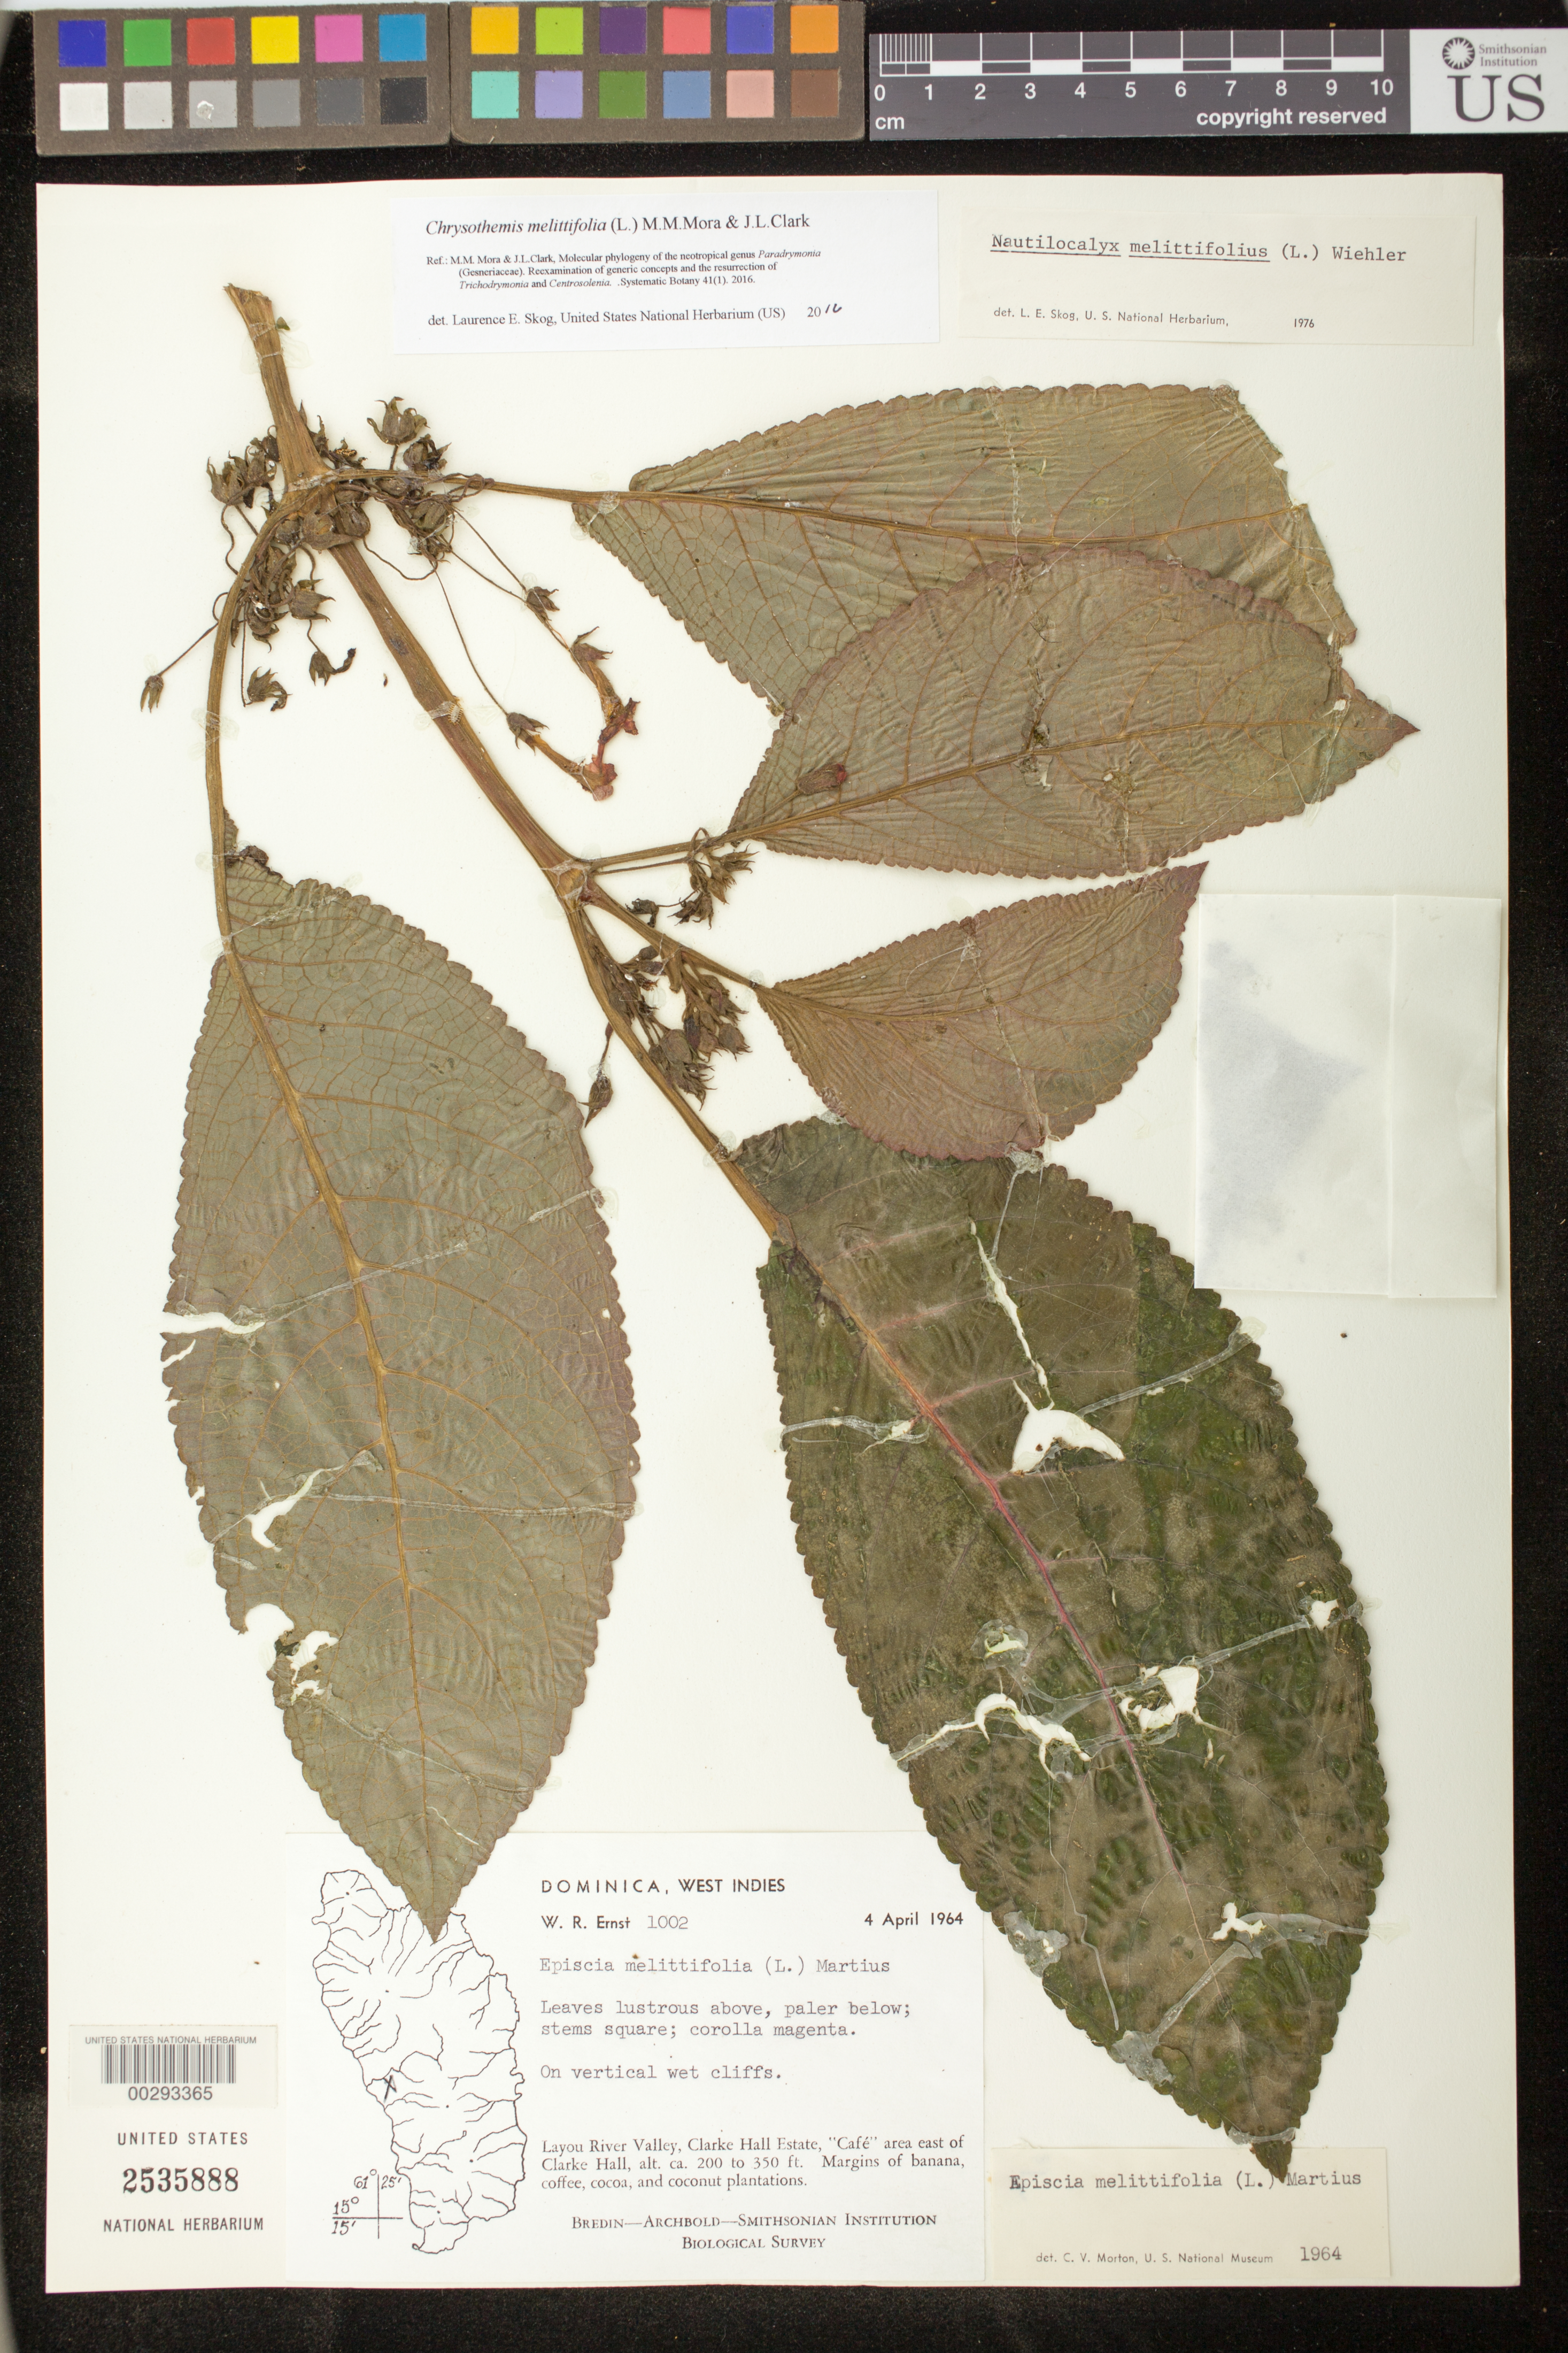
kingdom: Plantae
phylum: Tracheophyta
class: Magnoliopsida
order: Lamiales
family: Gesneriaceae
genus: Chrysothemis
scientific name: Chrysothemis melittifolia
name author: (L.) M.M. Mora & J.L. Clark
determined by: Skog, Laurence E.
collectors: W. R. Ernst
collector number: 1002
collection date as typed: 04 Apr 1964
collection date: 1964-04-04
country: Dominica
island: Dominica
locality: Layou River valley, Clarke Hall estate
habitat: On vertical wet cliffs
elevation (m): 61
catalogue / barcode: US 2535888